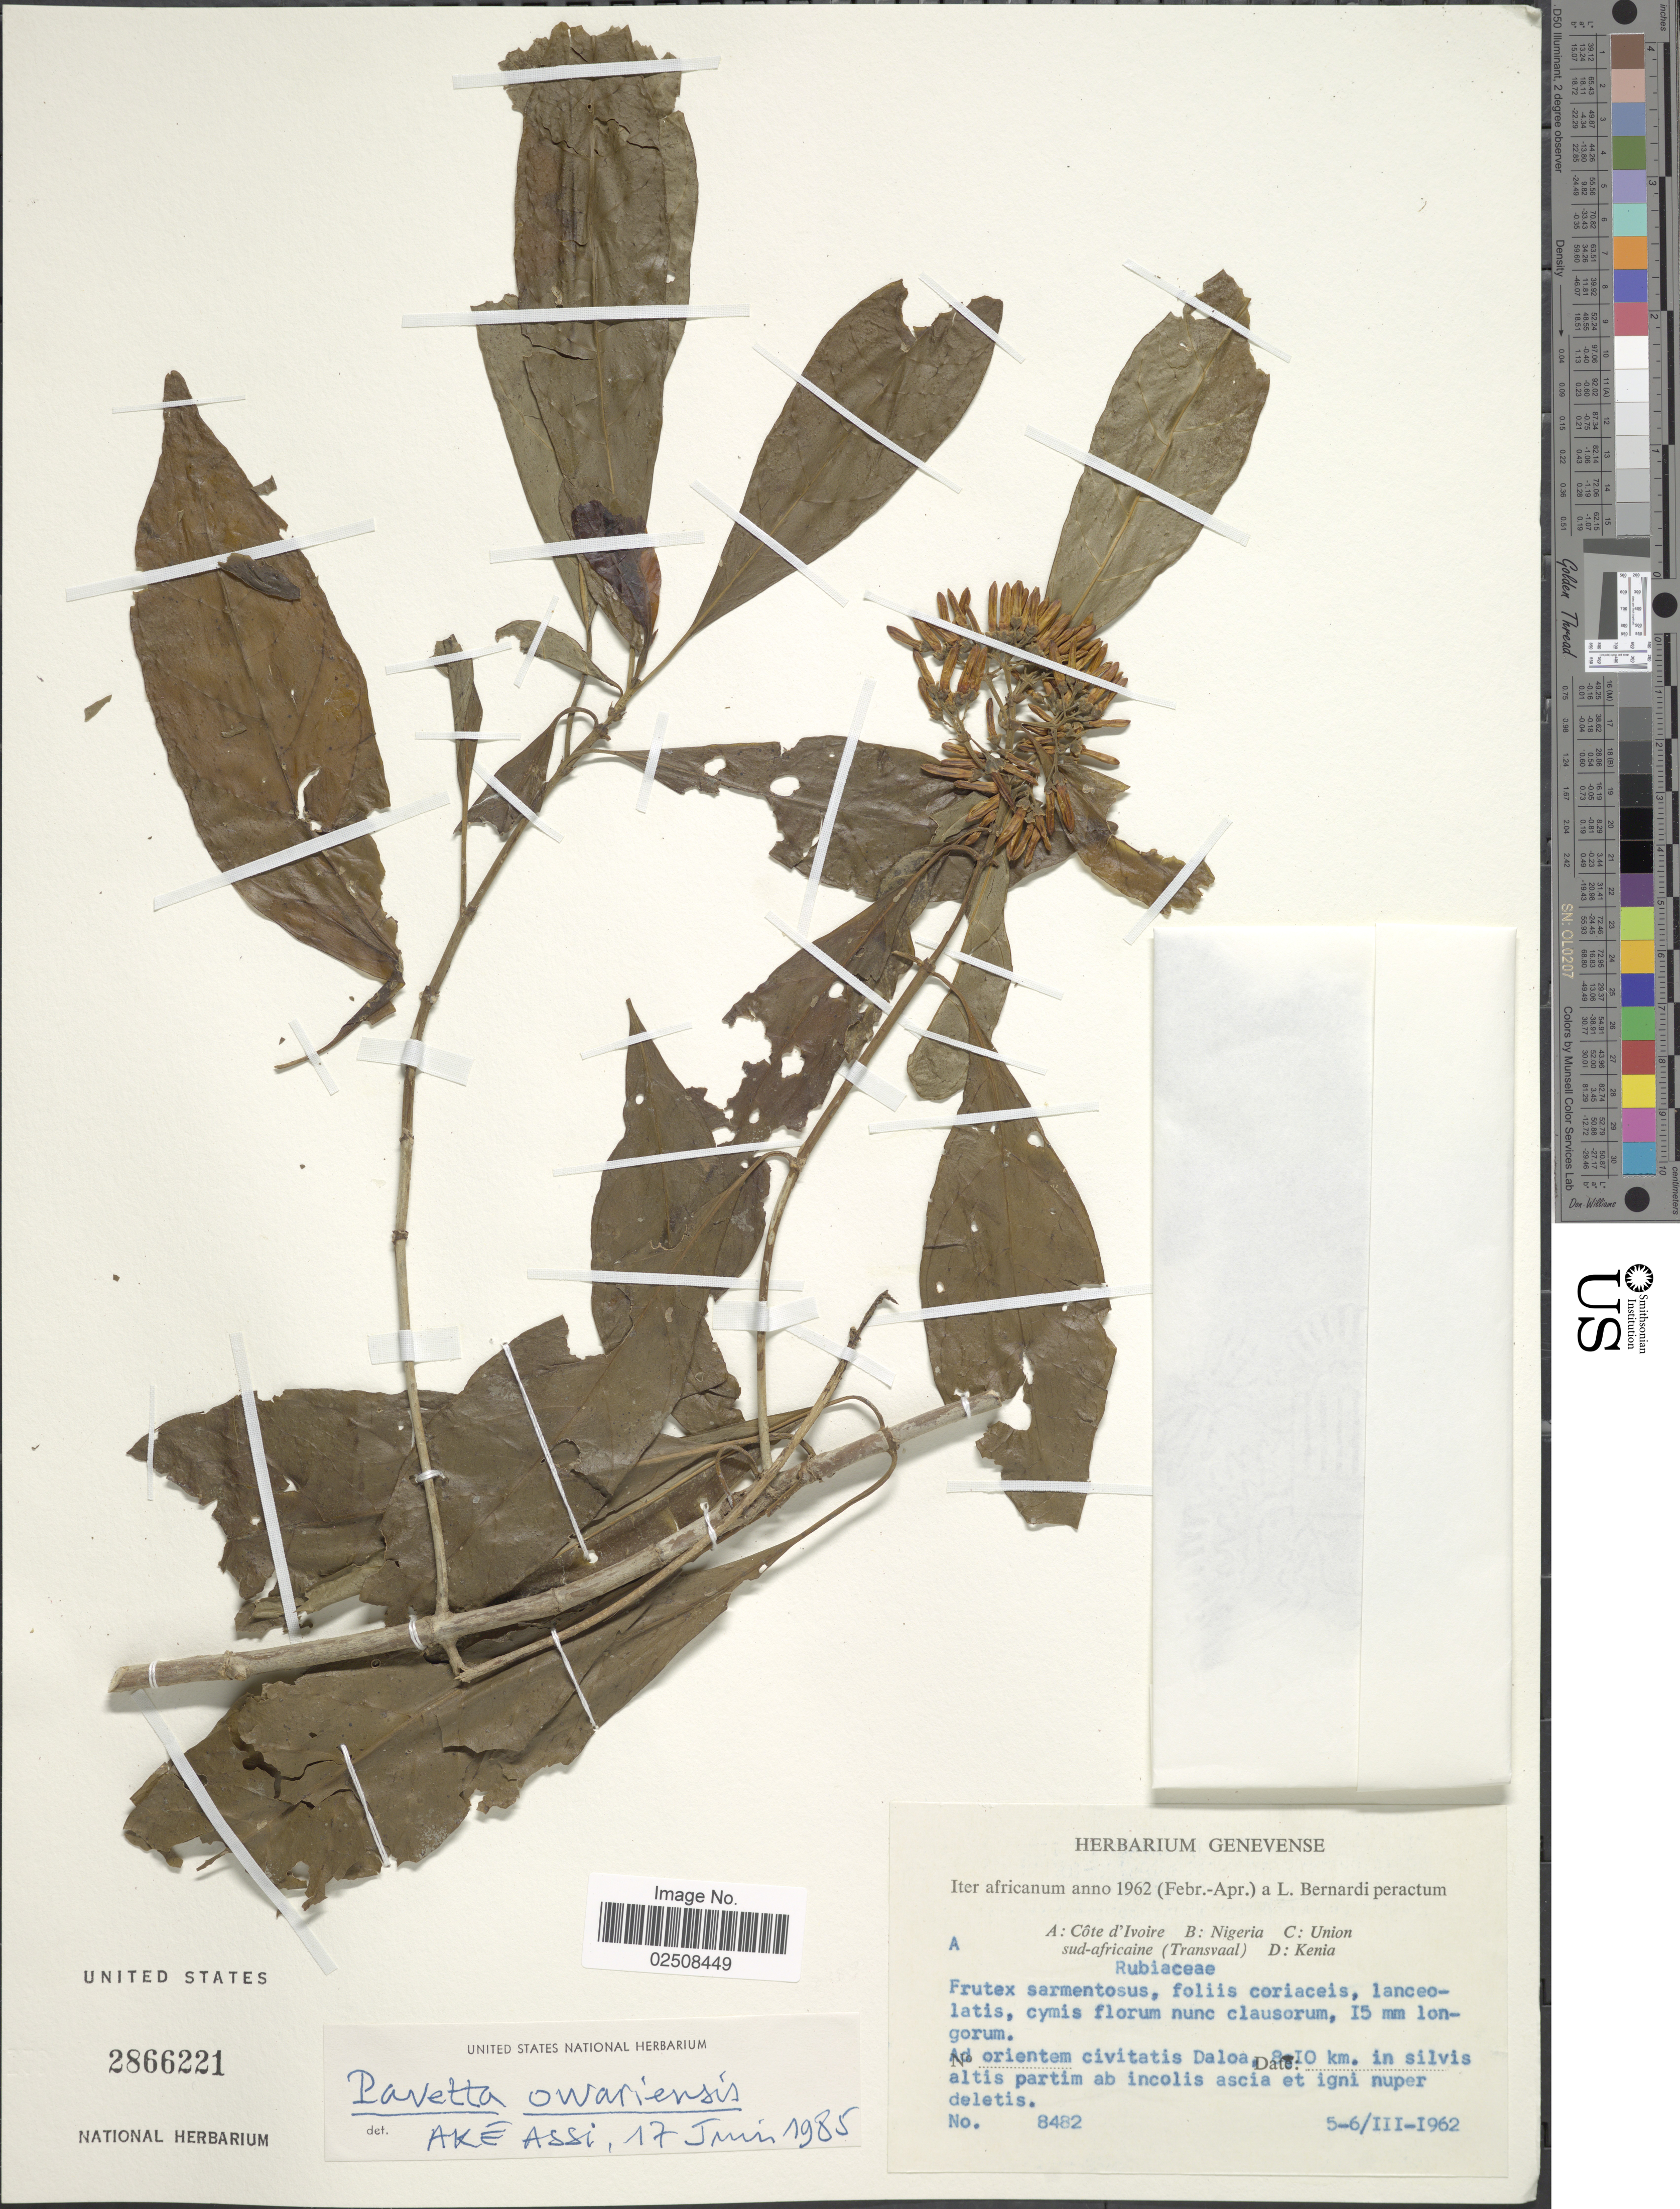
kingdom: Plantae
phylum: Tracheophyta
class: Magnoliopsida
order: Gentianales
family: Rubiaceae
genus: Pavetta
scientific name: Pavetta owariensis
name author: P. Beauv.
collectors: L. Bernardi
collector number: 8482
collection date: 1962-03-05/1962-03-06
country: Ivory Coast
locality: Ad orientem civitatis Daloa, 8-10 km. in silvis altis partim ab incolis ascia et igni nuper deletis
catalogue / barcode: US 2866221